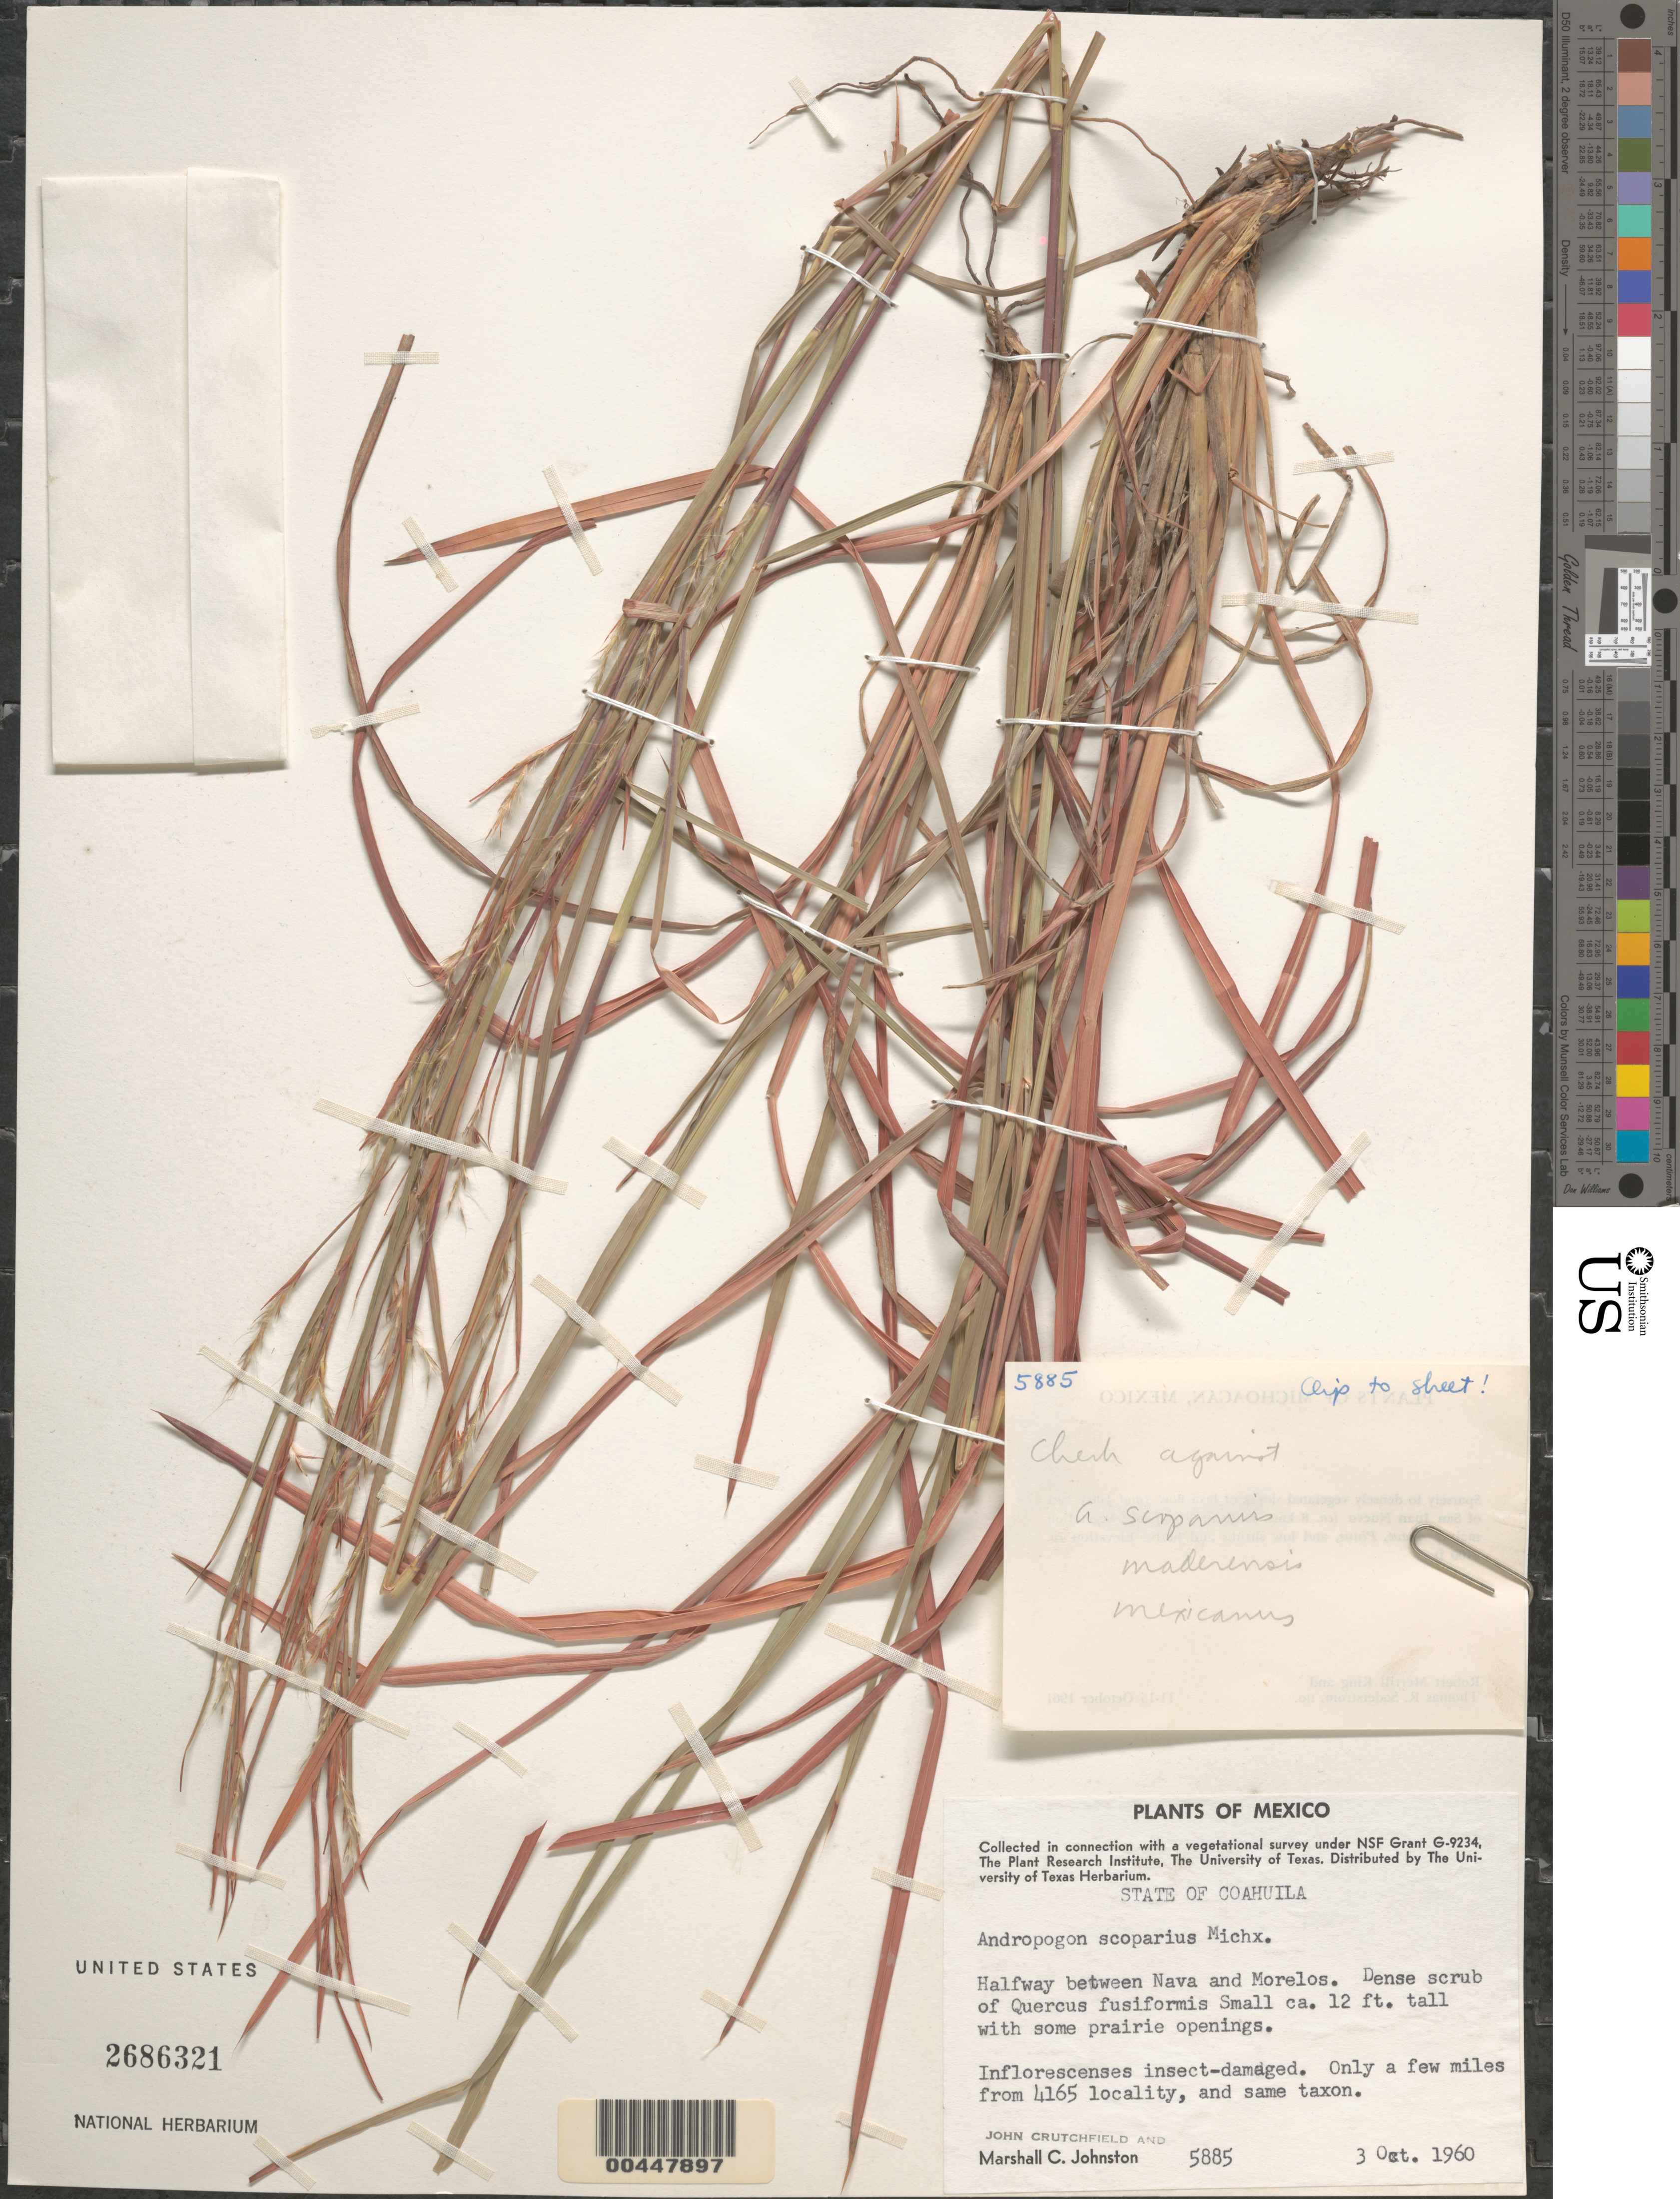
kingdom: Plantae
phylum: Tracheophyta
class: Liliopsida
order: Poales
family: Poaceae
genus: Andropogon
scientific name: Andropogon scoparius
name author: Michx.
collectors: J. Crutchfield & M. Johnston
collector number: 5885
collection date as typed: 3 Oct 1960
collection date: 1960-10-03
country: Mexico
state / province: Coahuila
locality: Halfway between Nava and Morelos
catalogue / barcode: US 2686321